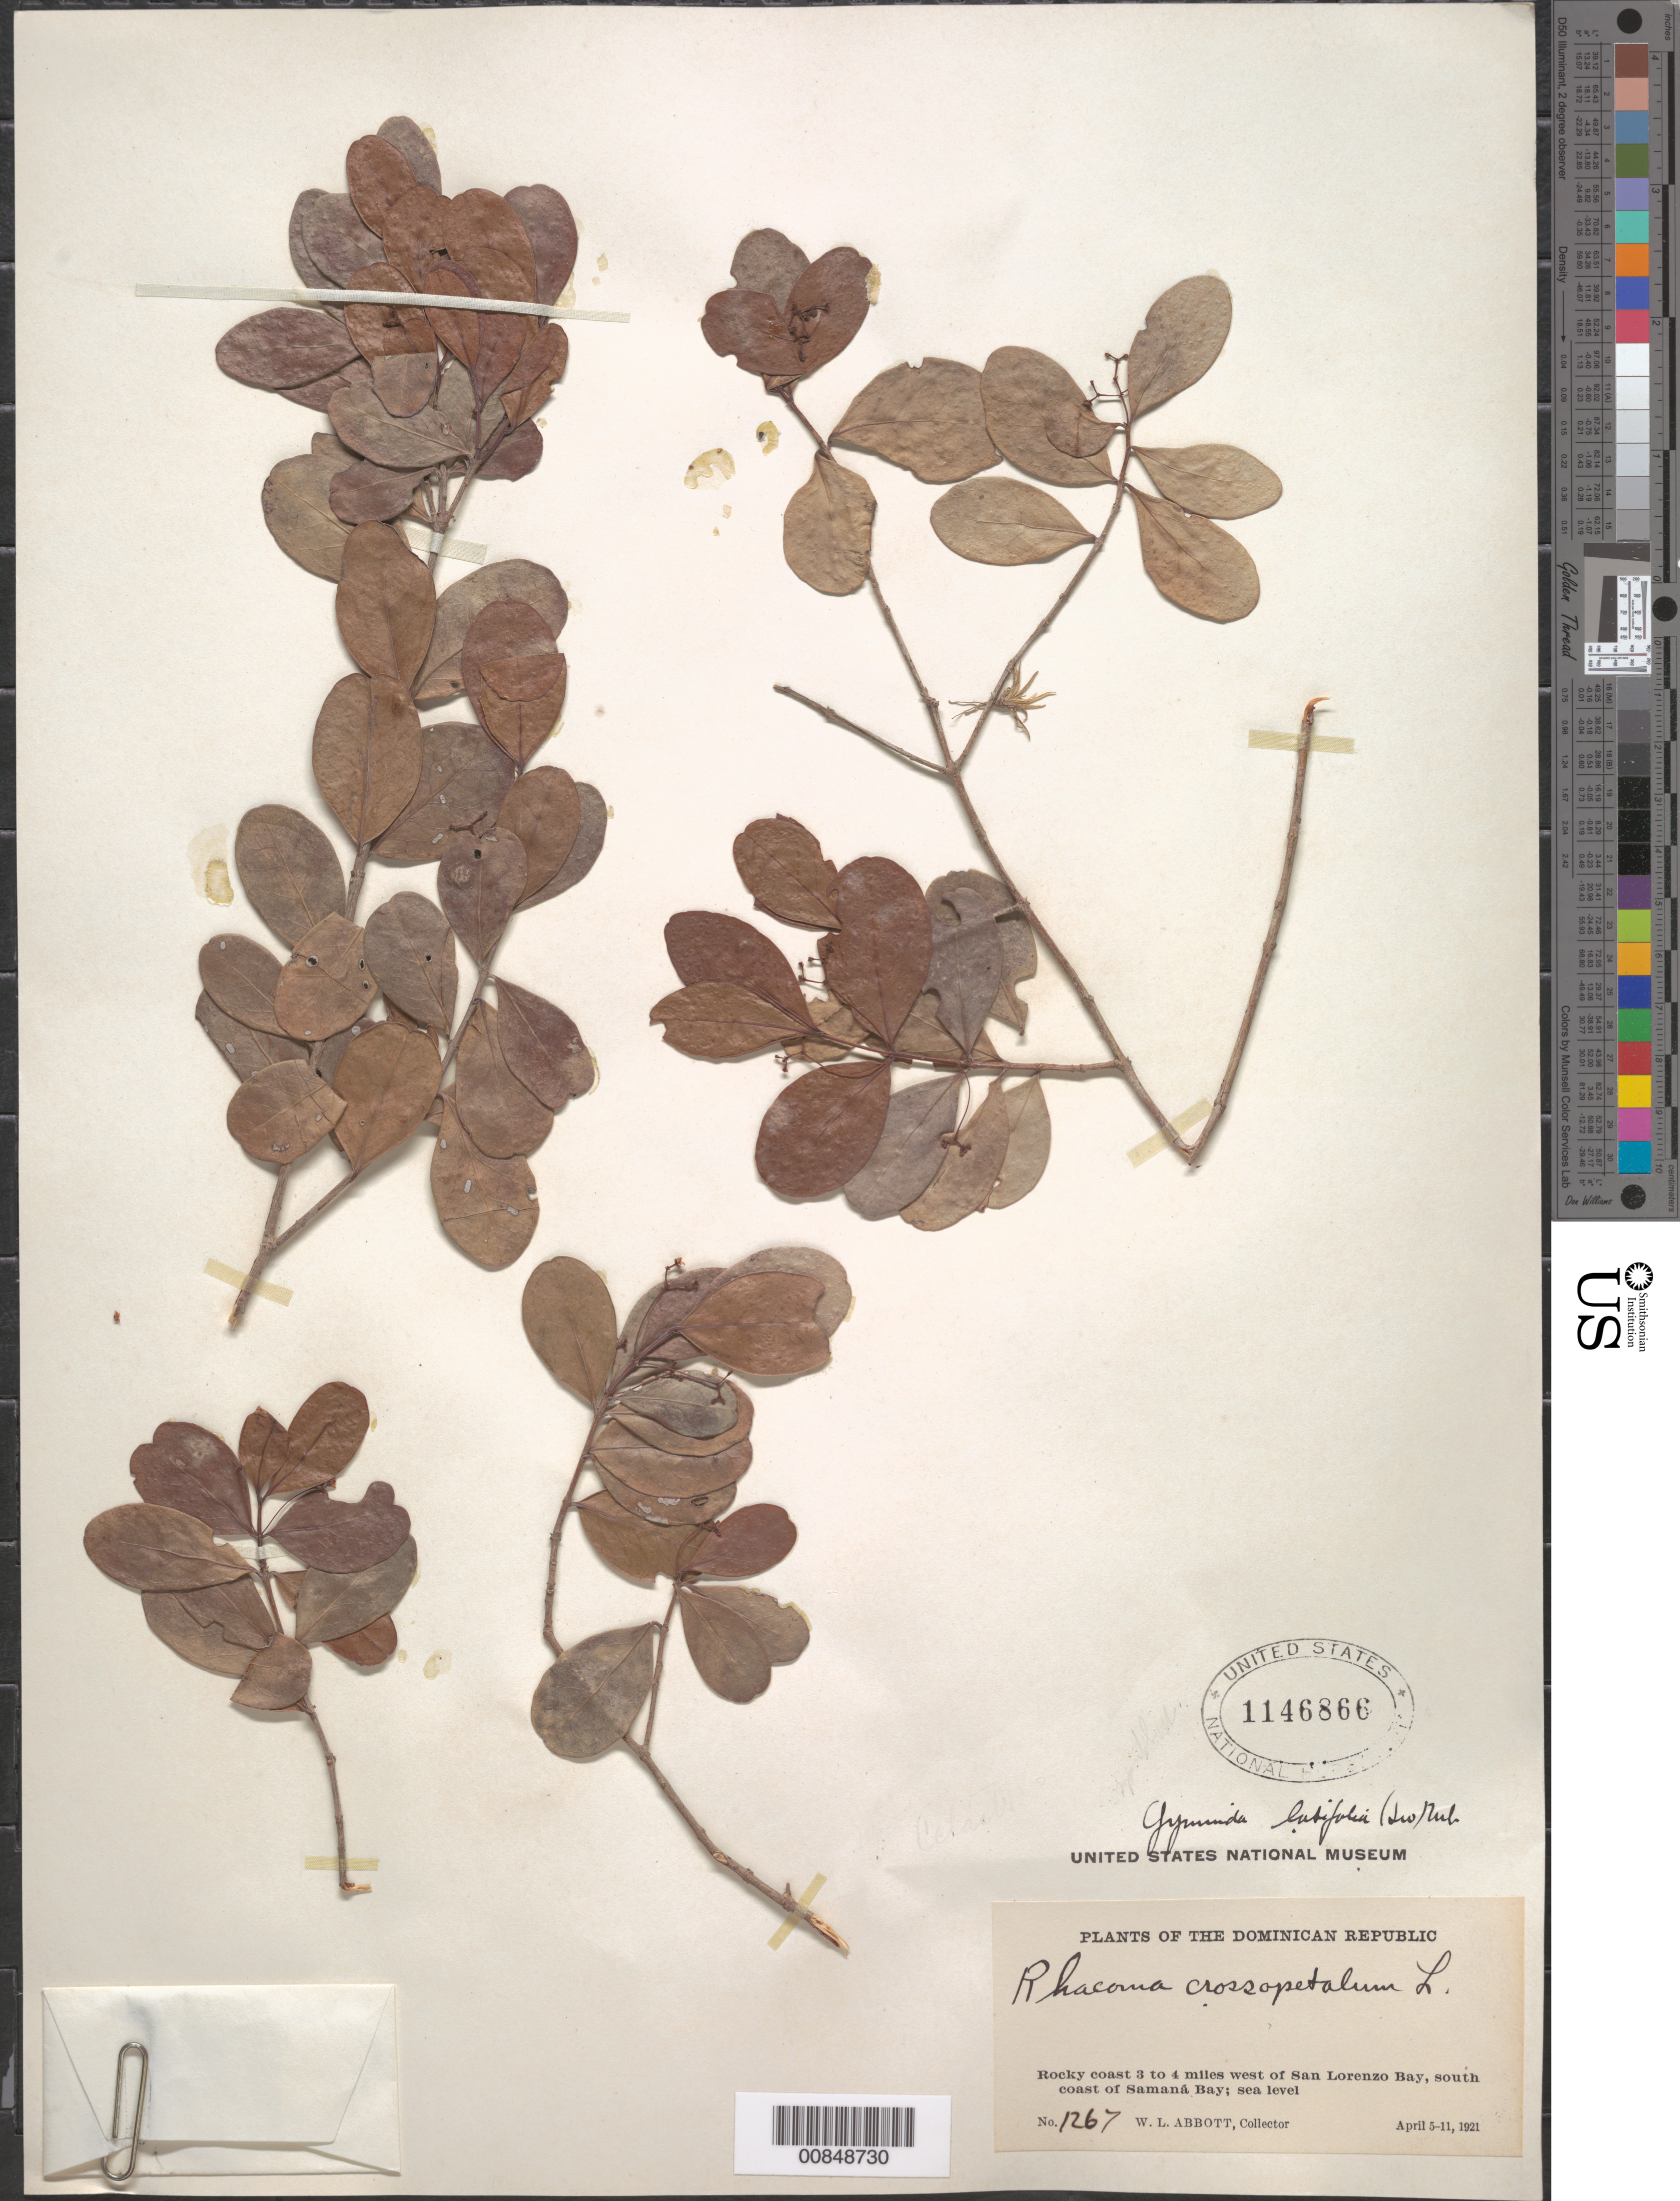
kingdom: Plantae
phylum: Tracheophyta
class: Magnoliopsida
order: Celastrales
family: Celastraceae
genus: Gyminda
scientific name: Gyminda latifolia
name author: (Sw.) Urb.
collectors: W. L. Abbott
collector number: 1267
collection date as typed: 05 Apr 1921 to 11 Apr 1921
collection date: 1921-04-05/1921-04-11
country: Dominican Republic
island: Hispaniola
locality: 3 to 4 miles W of San Lorenzo Bay, south coast of Samaná Bay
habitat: Rocky coast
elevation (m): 0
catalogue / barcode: US 1146866